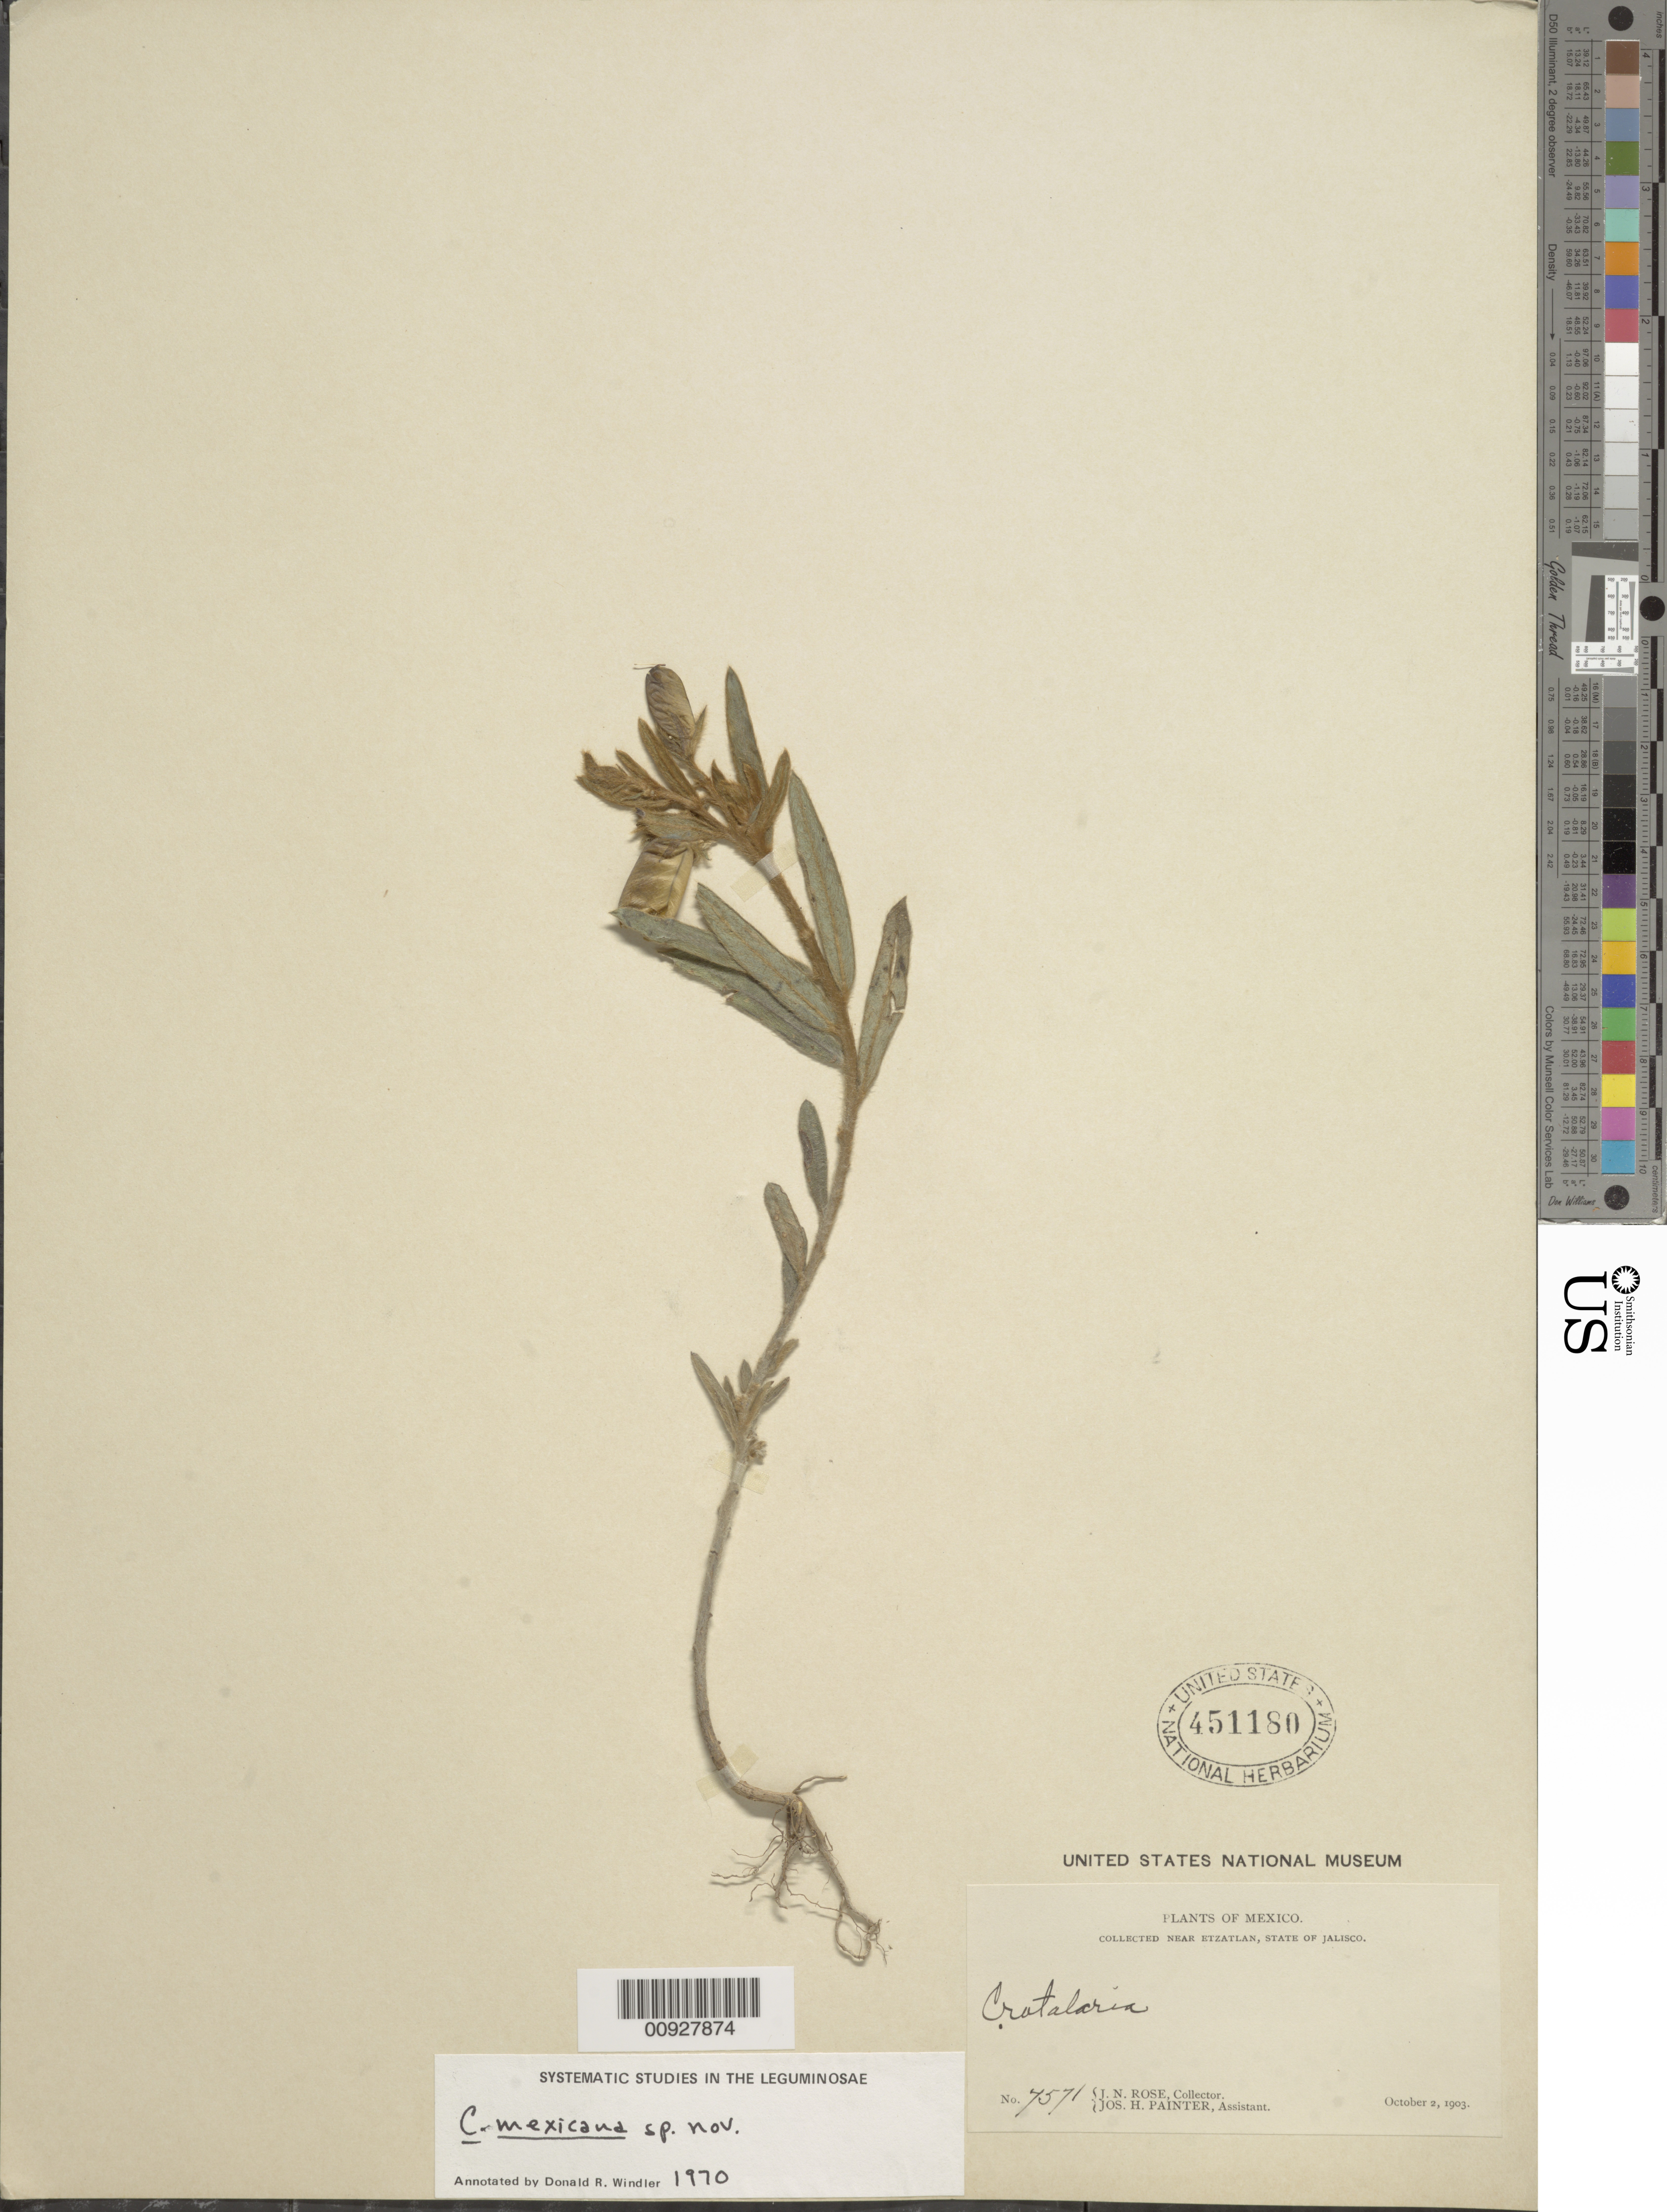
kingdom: Plantae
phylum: Tracheophyta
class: Magnoliopsida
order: Fabales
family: Fabaceae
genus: Crotalaria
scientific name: Crotalaria mexicana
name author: Windler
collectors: J. N. Rose & J. H. Painter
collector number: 7571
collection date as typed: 02 Oct 1903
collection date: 1903-10-02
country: Mexico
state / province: Jalisco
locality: Near Etzatlán, State of Jalisco.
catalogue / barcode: US 451180